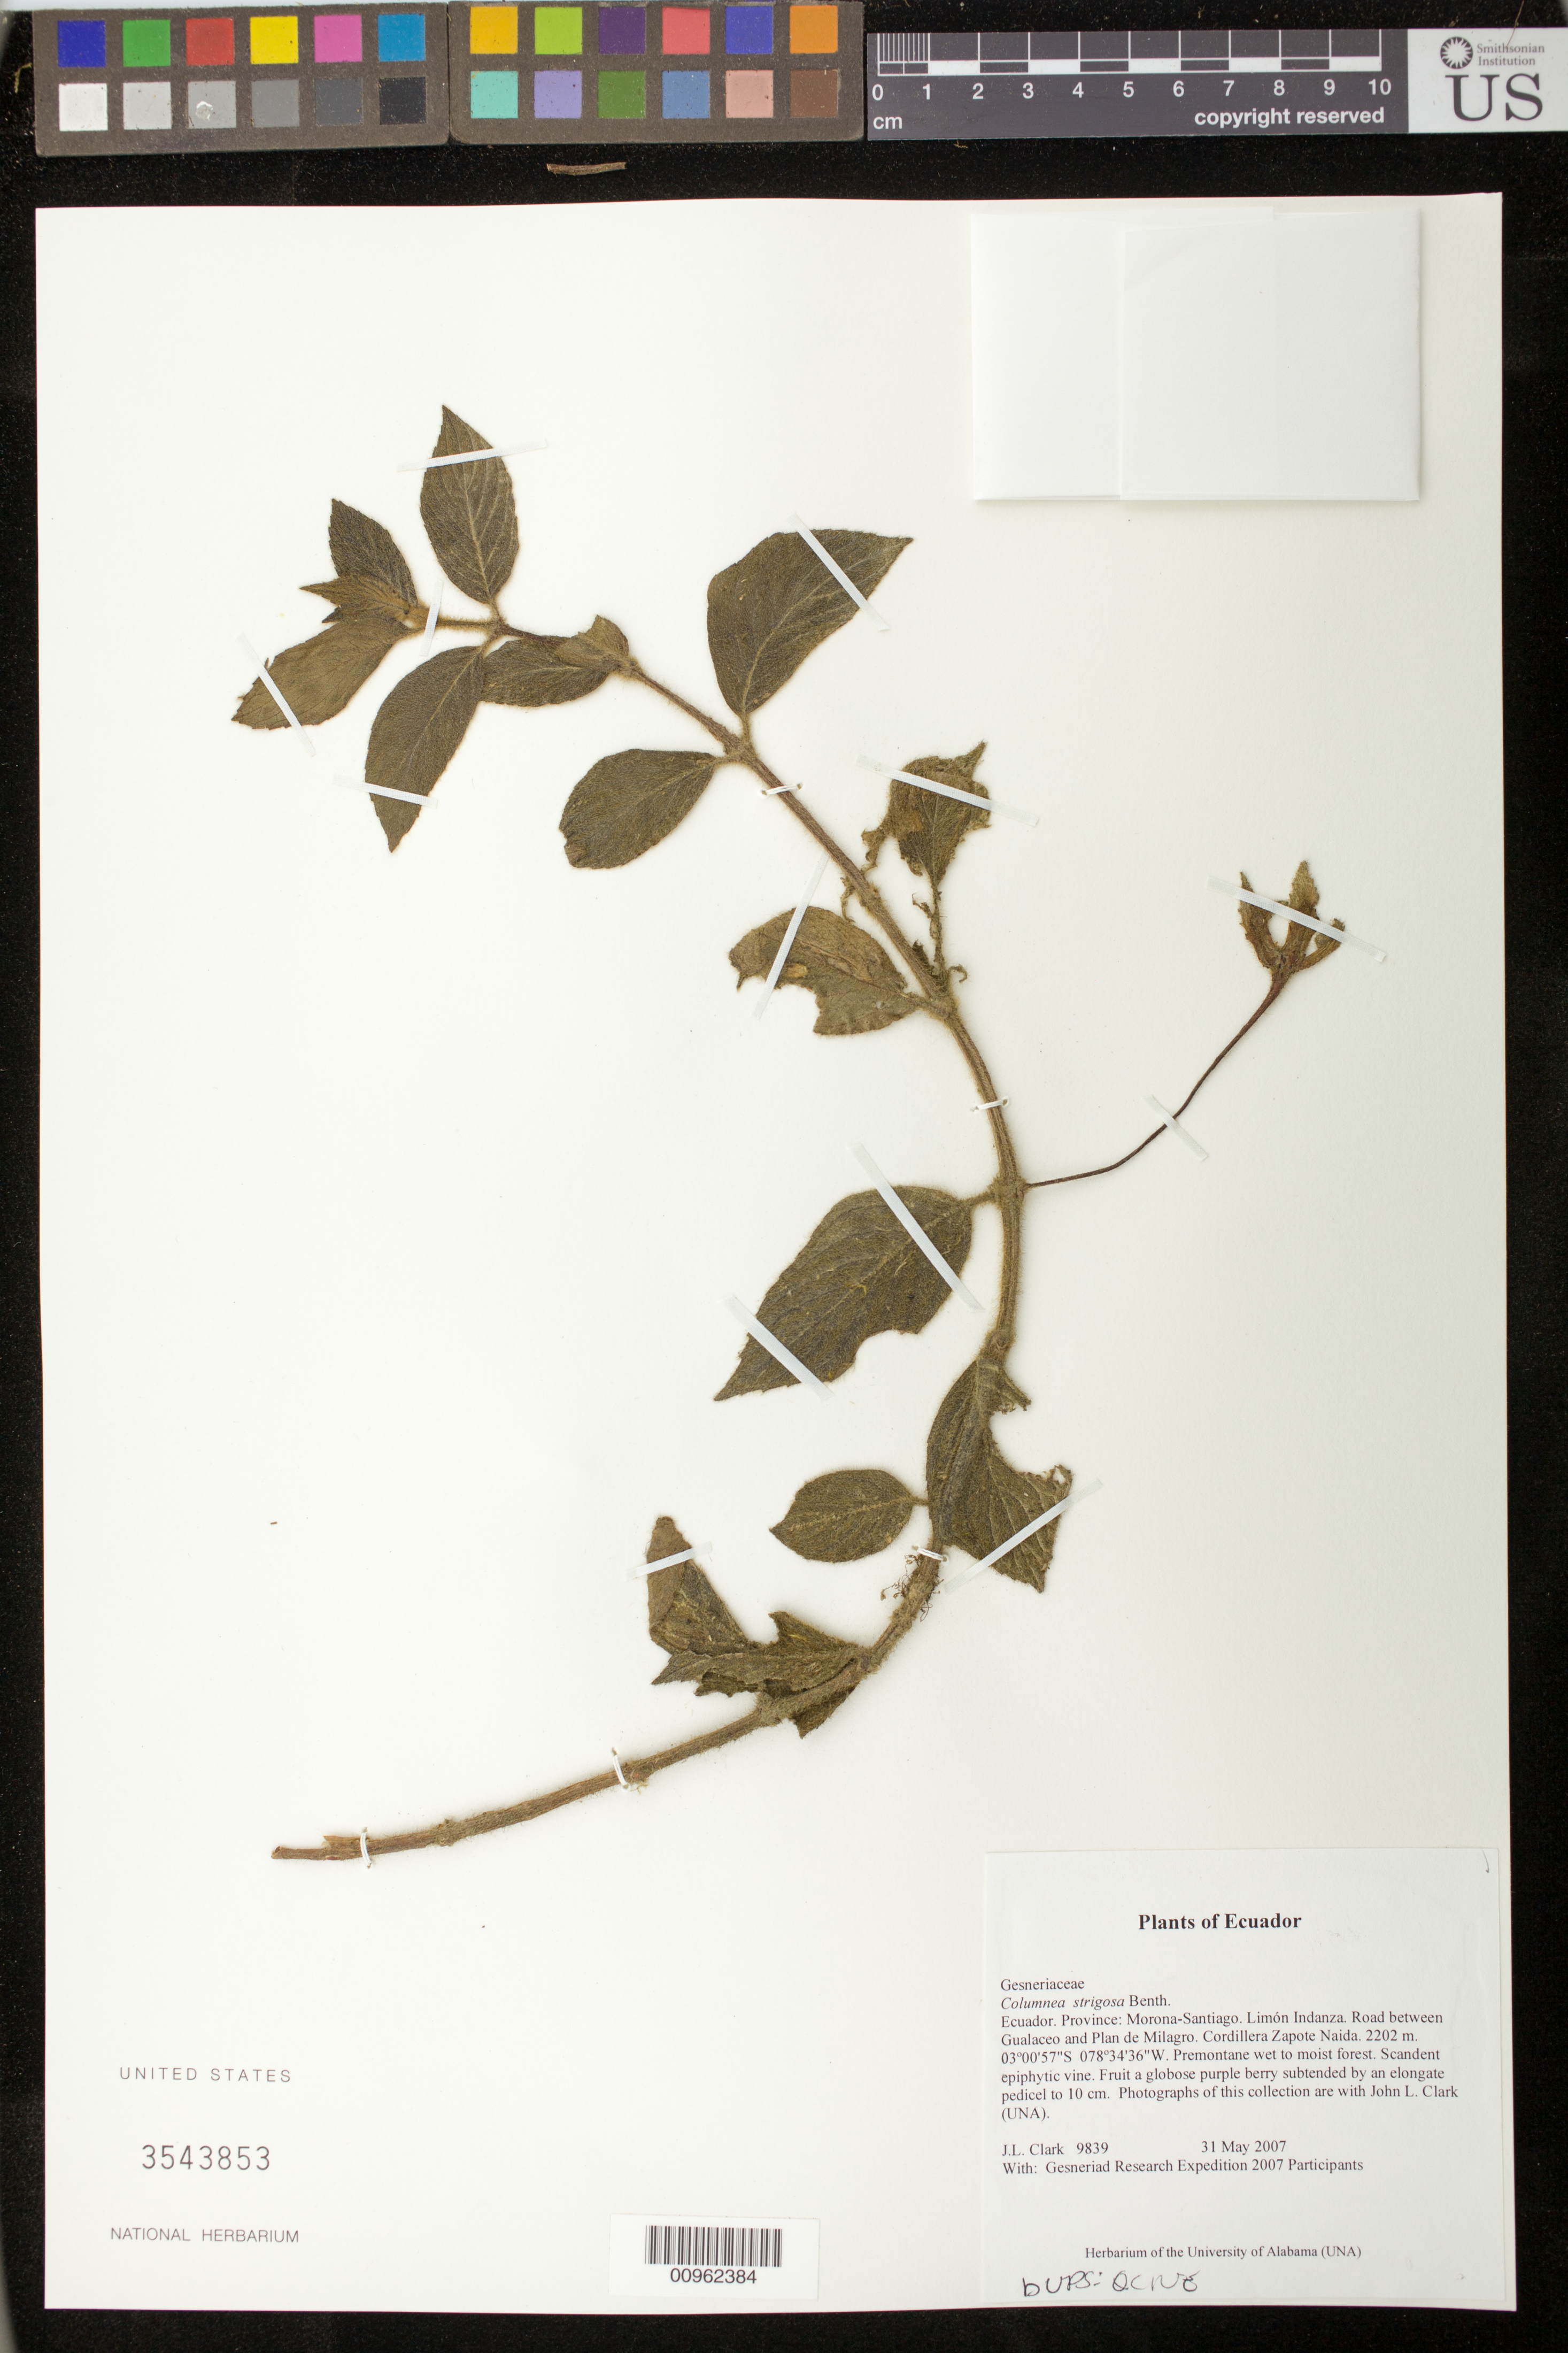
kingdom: Plantae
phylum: Tracheophyta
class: Magnoliopsida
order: Lamiales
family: Gesneriaceae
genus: Columnea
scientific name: Columnea strigosa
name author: Benth.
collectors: J. L. Clark & Gesneriad Research Expedition 2007 Participants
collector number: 9839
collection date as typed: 31 May 2007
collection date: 2007-05-31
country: Ecuador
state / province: Morona-Santiago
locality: Limón Indanza. Road between Gualaceo and Plan de Milagro. Cordillera Zapote Naida.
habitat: Premontane wet to moist forest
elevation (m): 2202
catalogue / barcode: US 3543853